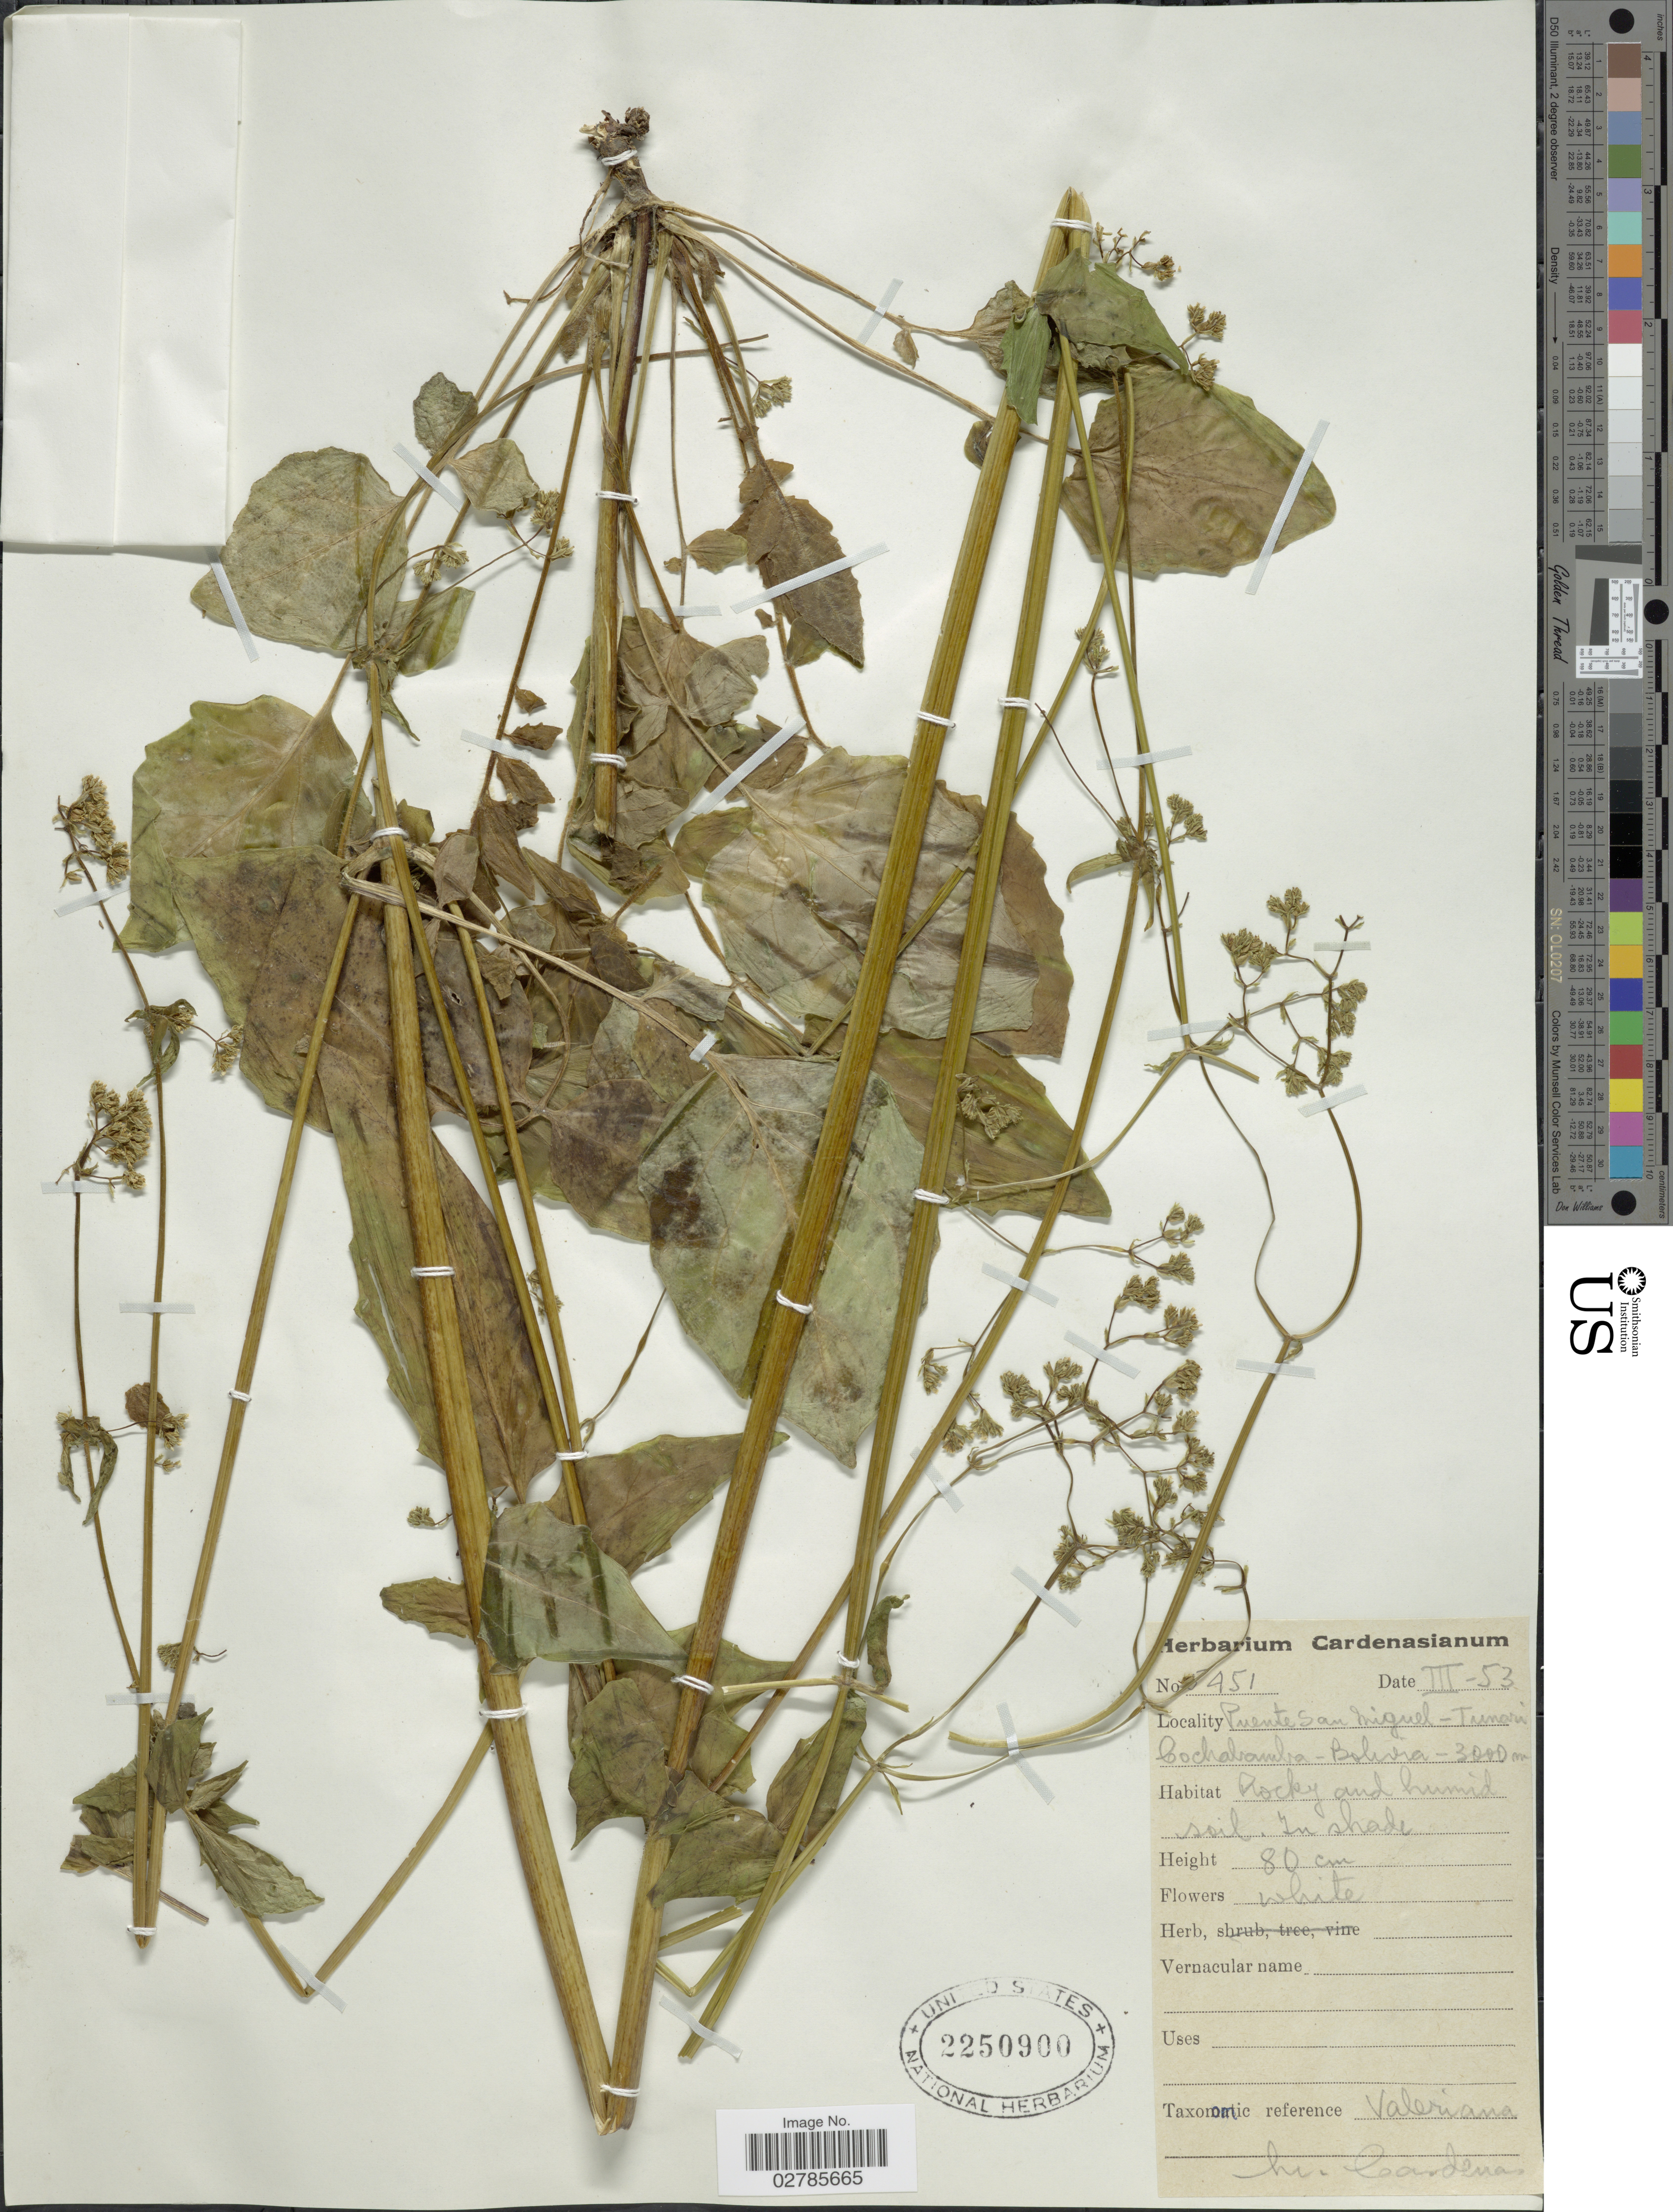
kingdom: Plantae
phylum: Tracheophyta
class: Magnoliopsida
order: Dipsacales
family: Caprifoliaceae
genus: Valeriana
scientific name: Valeriana sp.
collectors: M. Cárdenas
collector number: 3451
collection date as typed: Transcribed d/m/y: /3/53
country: Bolivia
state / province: Cochabamba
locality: Puente San Miguel - Tunari.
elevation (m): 3000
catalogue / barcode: US 2250900